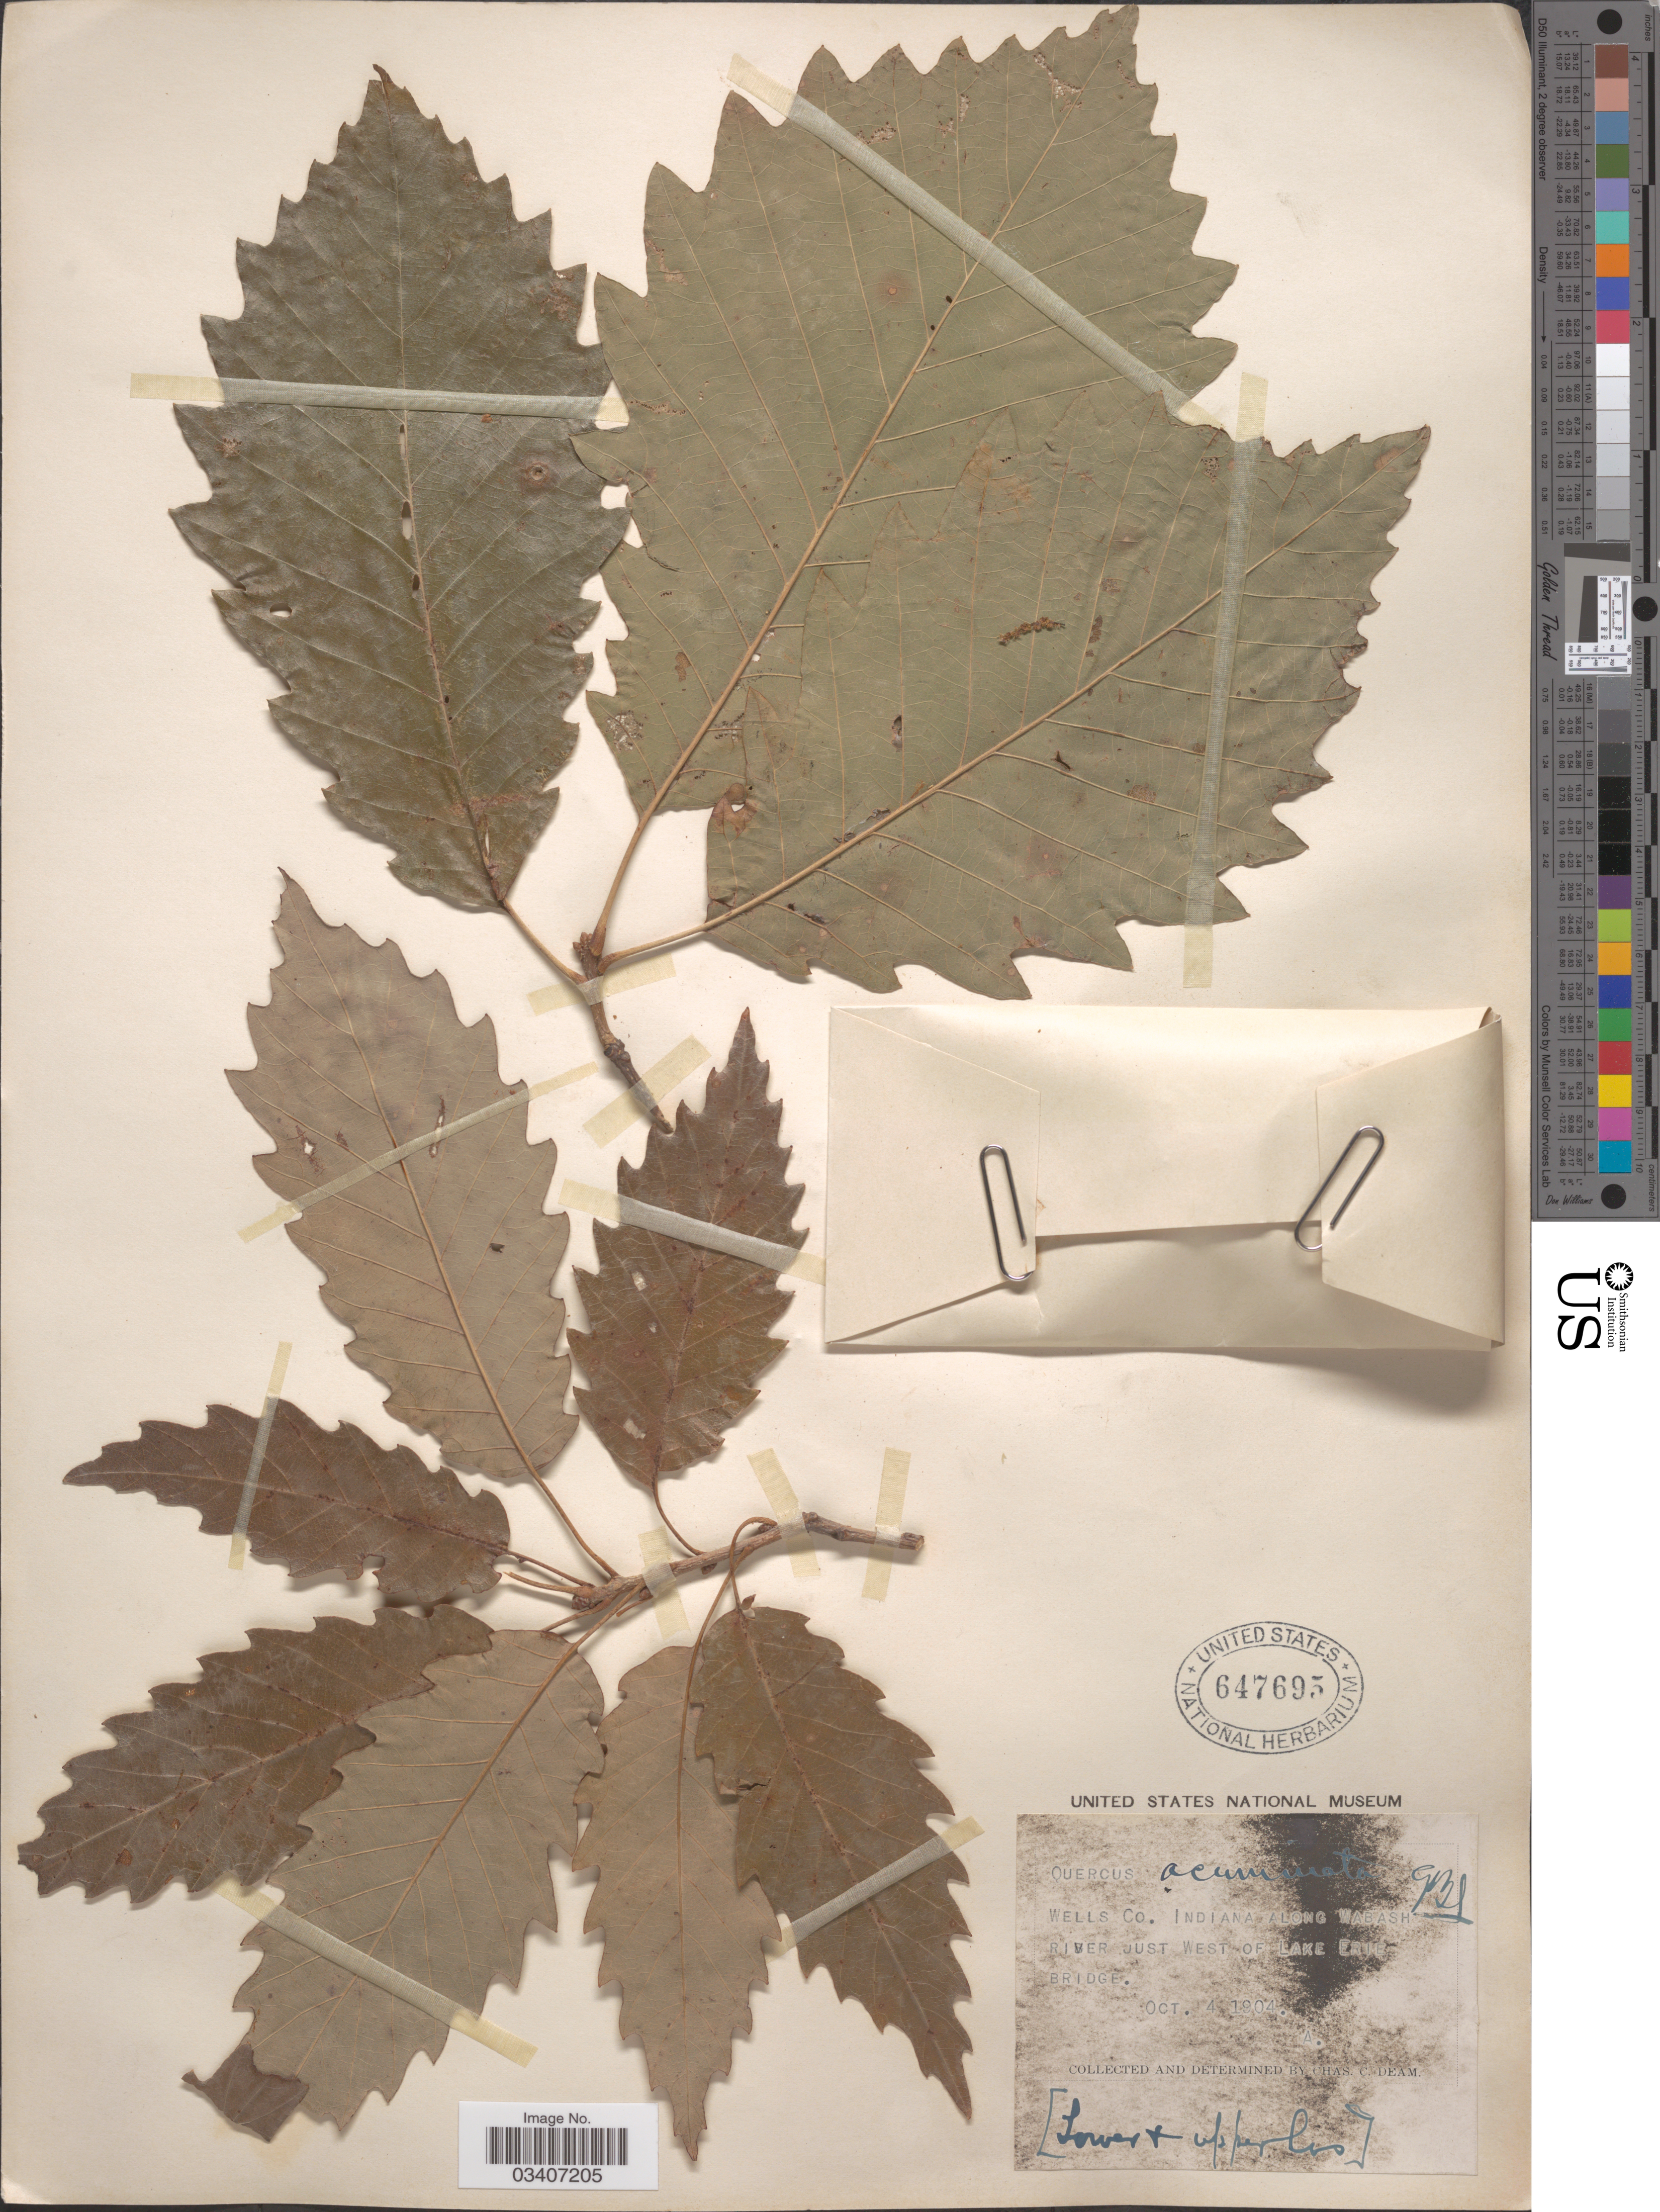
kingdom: Plantae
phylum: Tracheophyta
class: Magnoliopsida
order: Fagales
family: Fagaceae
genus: Quercus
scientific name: Quercus muehlenbergii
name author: Engelm.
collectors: C. C. Deam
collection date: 1904-10-04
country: United States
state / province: Indiana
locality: Wells Co. Along Wabash River just West of Lake Erie Bridge.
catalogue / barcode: US 647695